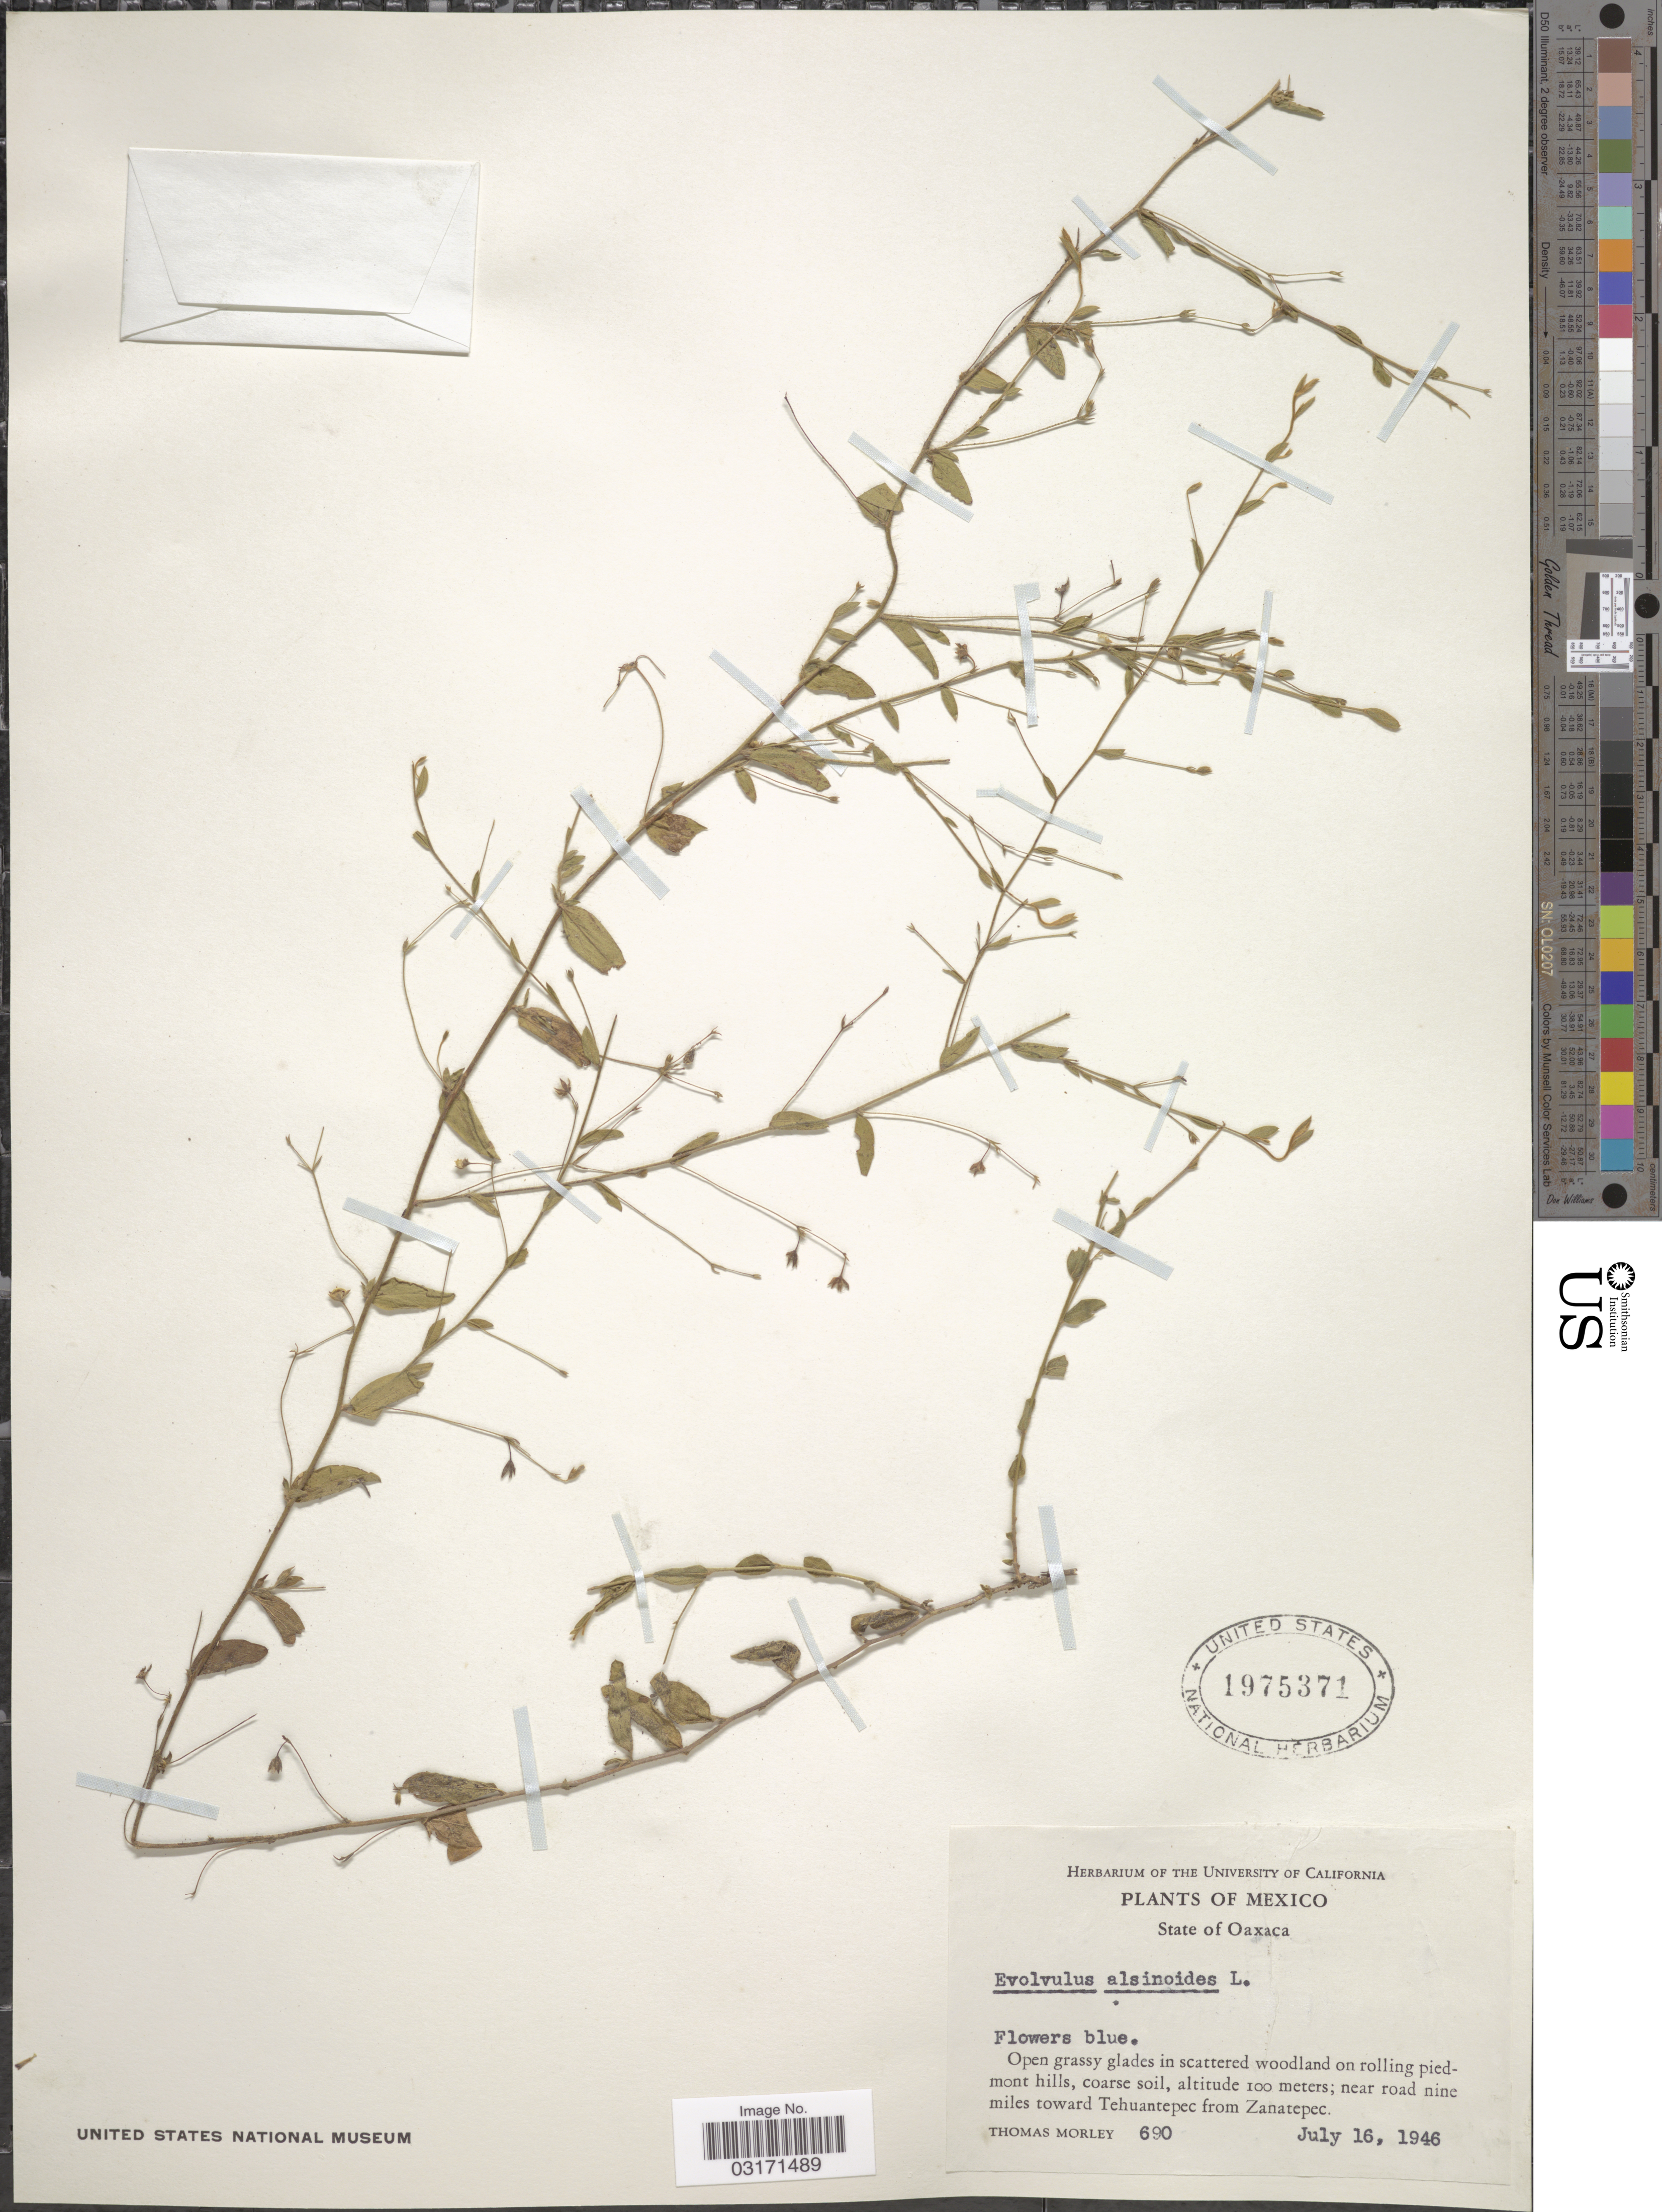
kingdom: Plantae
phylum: Tracheophyta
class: Magnoliopsida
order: Solanales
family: Convolvulaceae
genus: Evolvulus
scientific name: Evolvulus alsinoides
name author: (L.) L.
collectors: T. Morley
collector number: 690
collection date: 1946-07-16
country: Mexico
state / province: Oaxaca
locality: Near road nine miles toward Tehuantepec from Zanatepec.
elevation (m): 100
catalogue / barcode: US 1975371